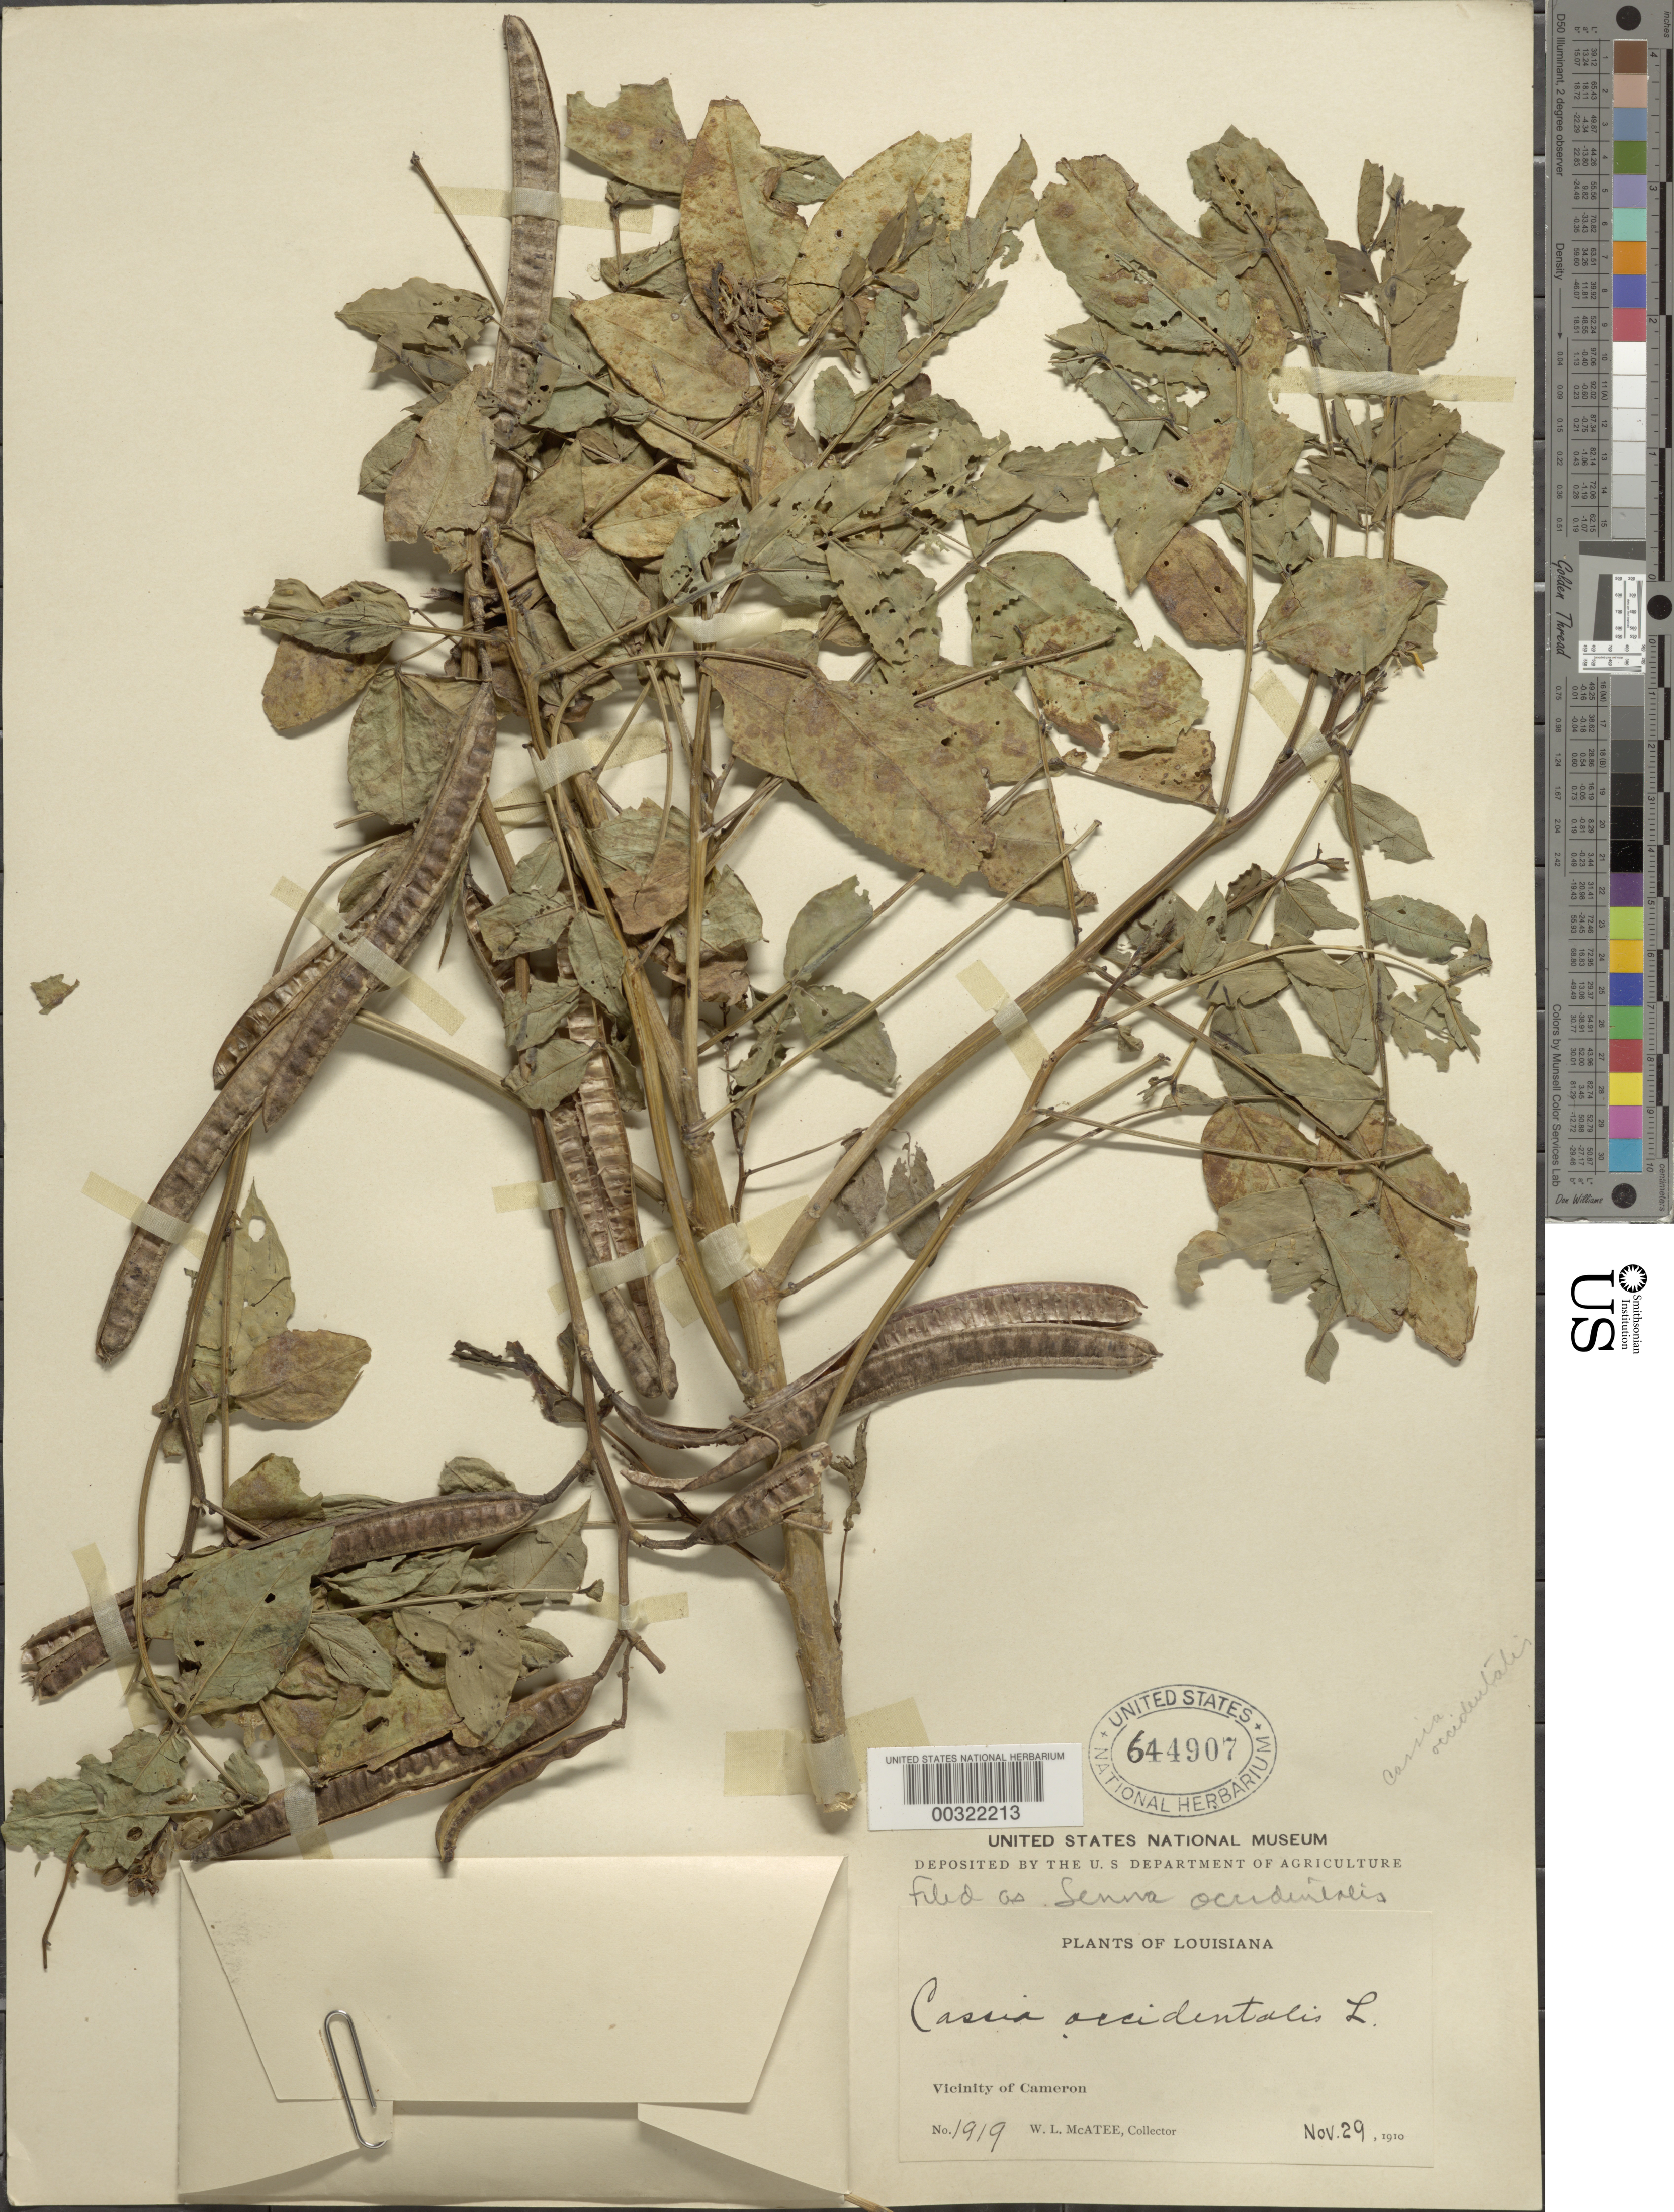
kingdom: Plantae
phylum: Tracheophyta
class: Magnoliopsida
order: Fabales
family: Fabaceae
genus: Senna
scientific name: Senna occidentalis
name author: (L.) Link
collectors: W. McAtee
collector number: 1919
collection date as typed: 29 Nov 1910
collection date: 1910-11-29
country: United States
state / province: Louisiana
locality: Vicinity of cameron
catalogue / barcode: US 644907